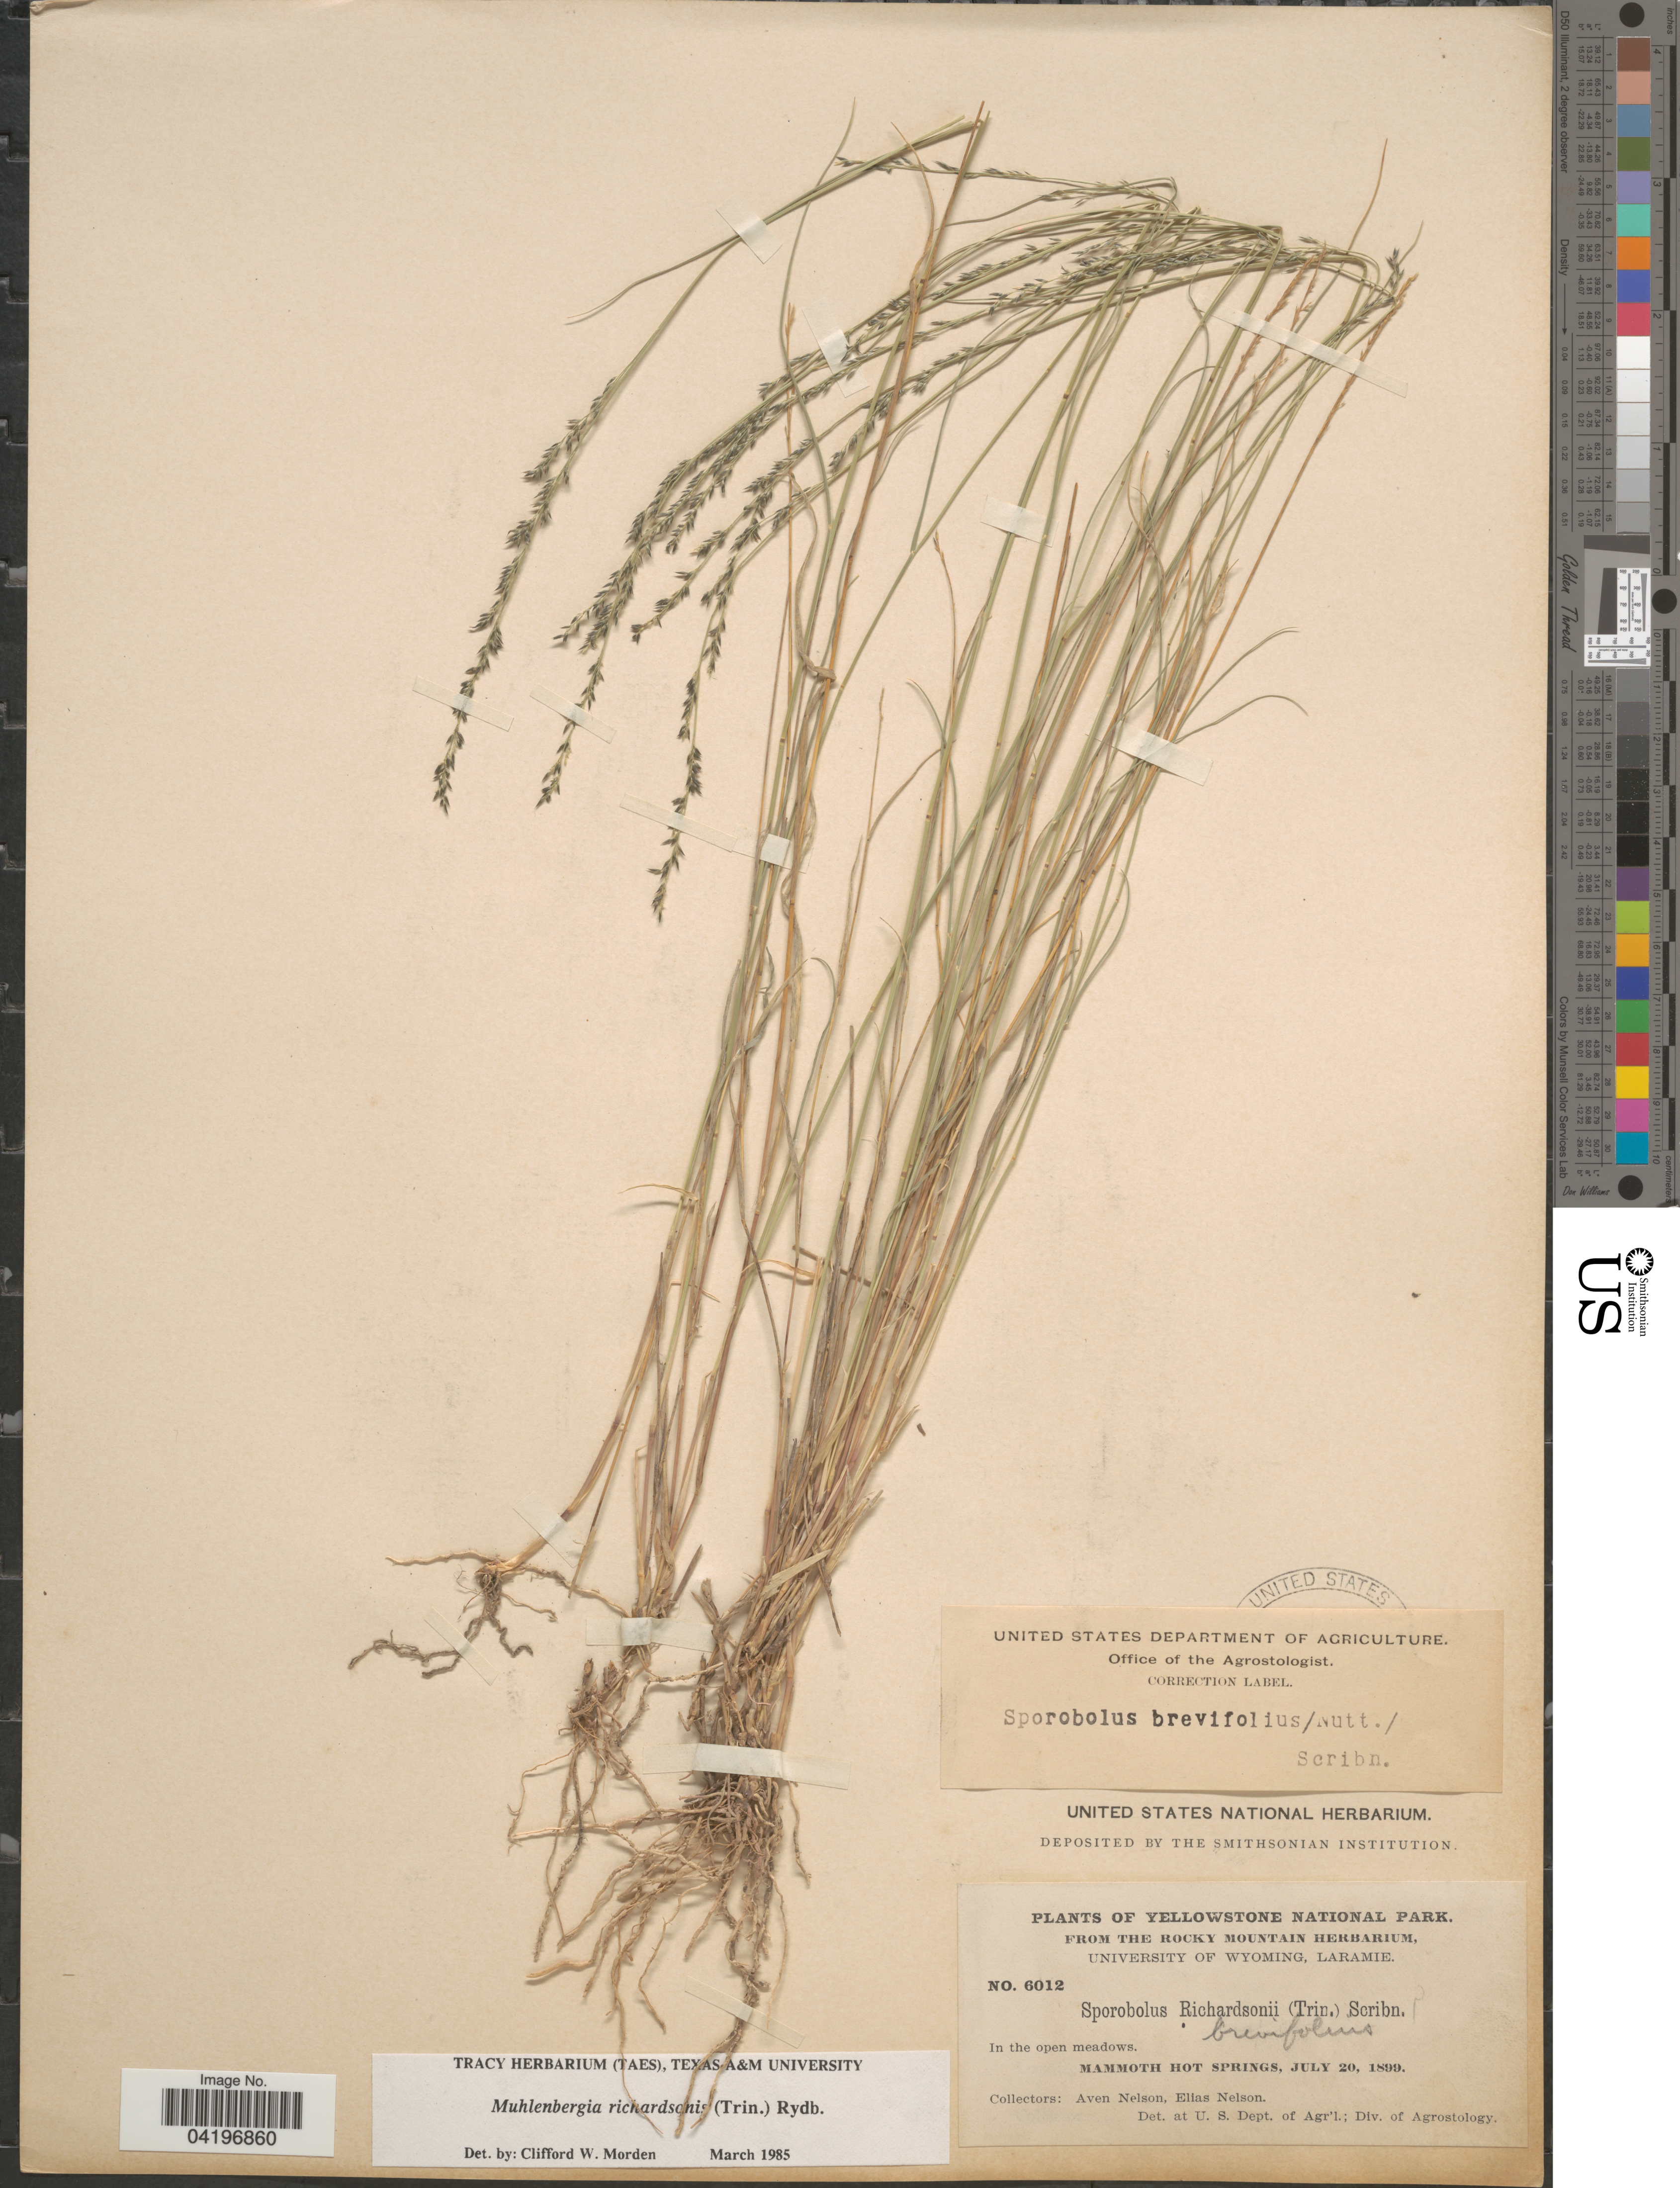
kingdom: Plantae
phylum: Tracheophyta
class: Liliopsida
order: Poales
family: Poaceae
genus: Muhlenbergia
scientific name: Muhlenbergia richardsonis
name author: (Trin.) Rydb.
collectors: A. Nelson & E. Nelson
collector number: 6012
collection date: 1899-07-20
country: United States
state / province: Wyoming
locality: Yellowstone National Park. Mammoth Hot Springs.